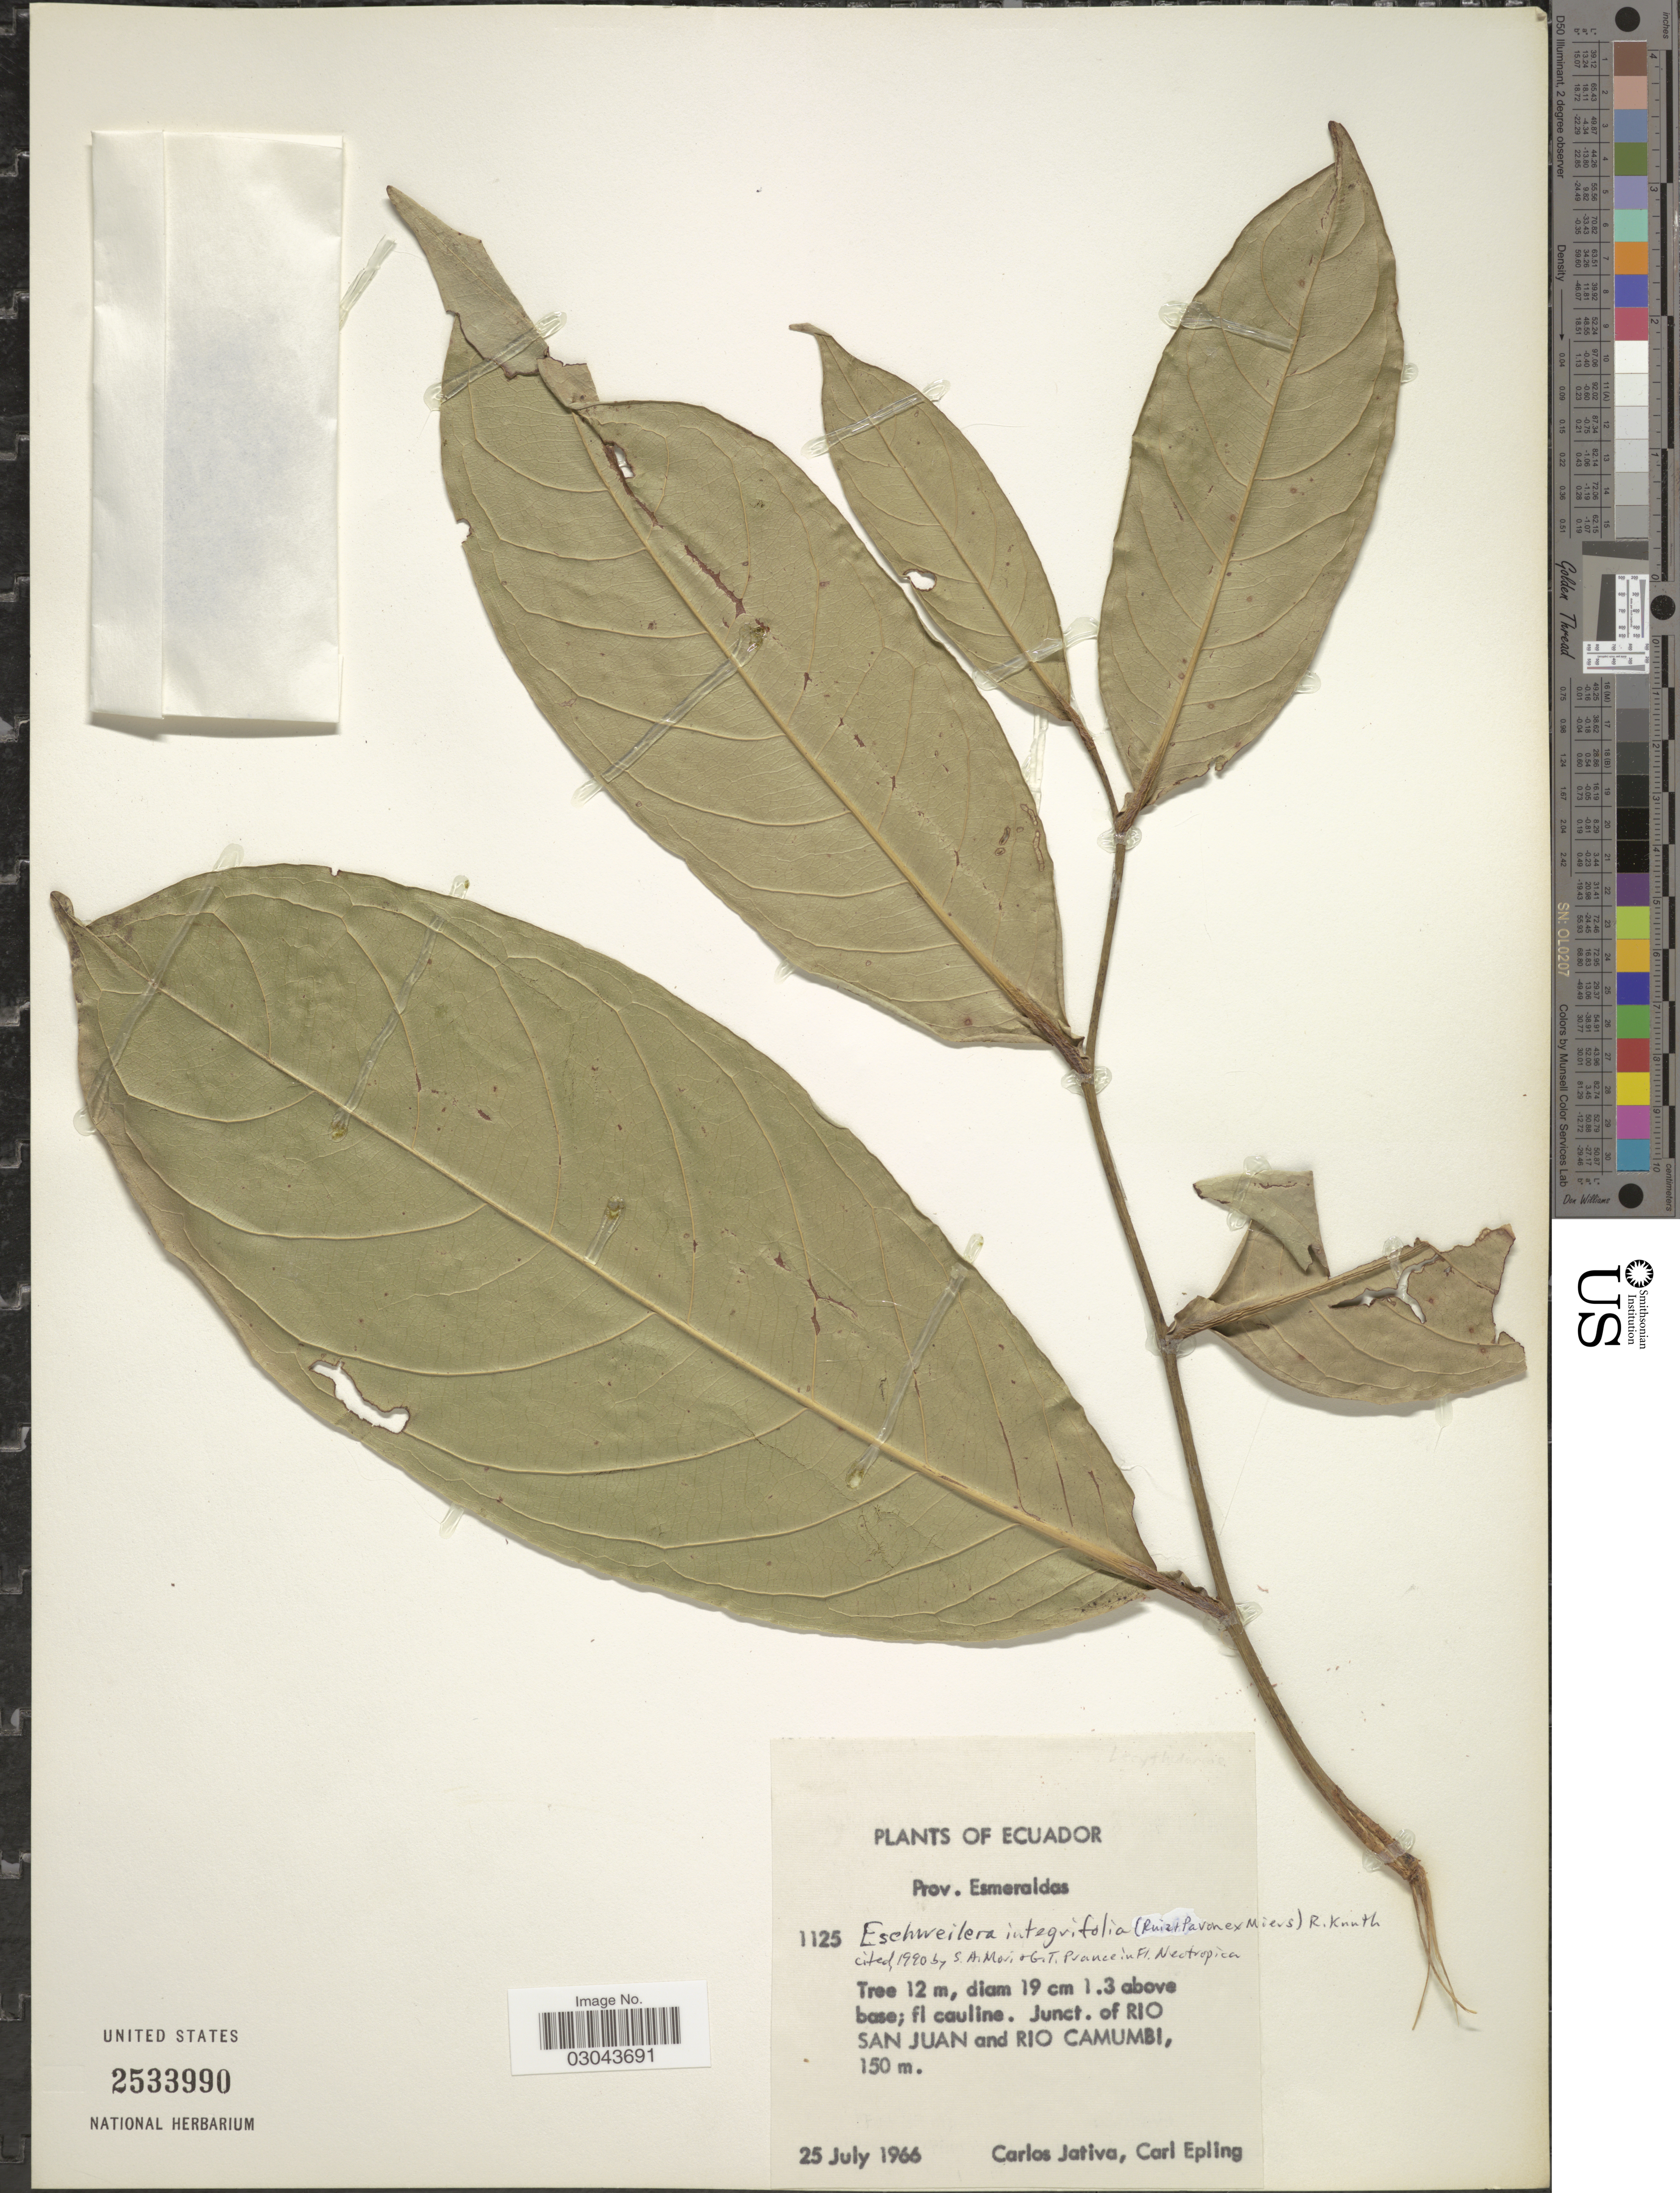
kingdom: Plantae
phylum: Tracheophyta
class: Magnoliopsida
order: Ericales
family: Lecythidaceae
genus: Eschweilera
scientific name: Eschweilera integrifolia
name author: (Ruiz & Pav. ex Miers) R. Knuth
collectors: C. D. Játiva & C. C. Epling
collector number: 1125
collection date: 1966-07-25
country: Ecuador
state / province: Esmeraldas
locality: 1.3 above base. Junct. of RIO SAN JUAN and RIO CAMUMBI.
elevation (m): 150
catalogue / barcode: US 2533990